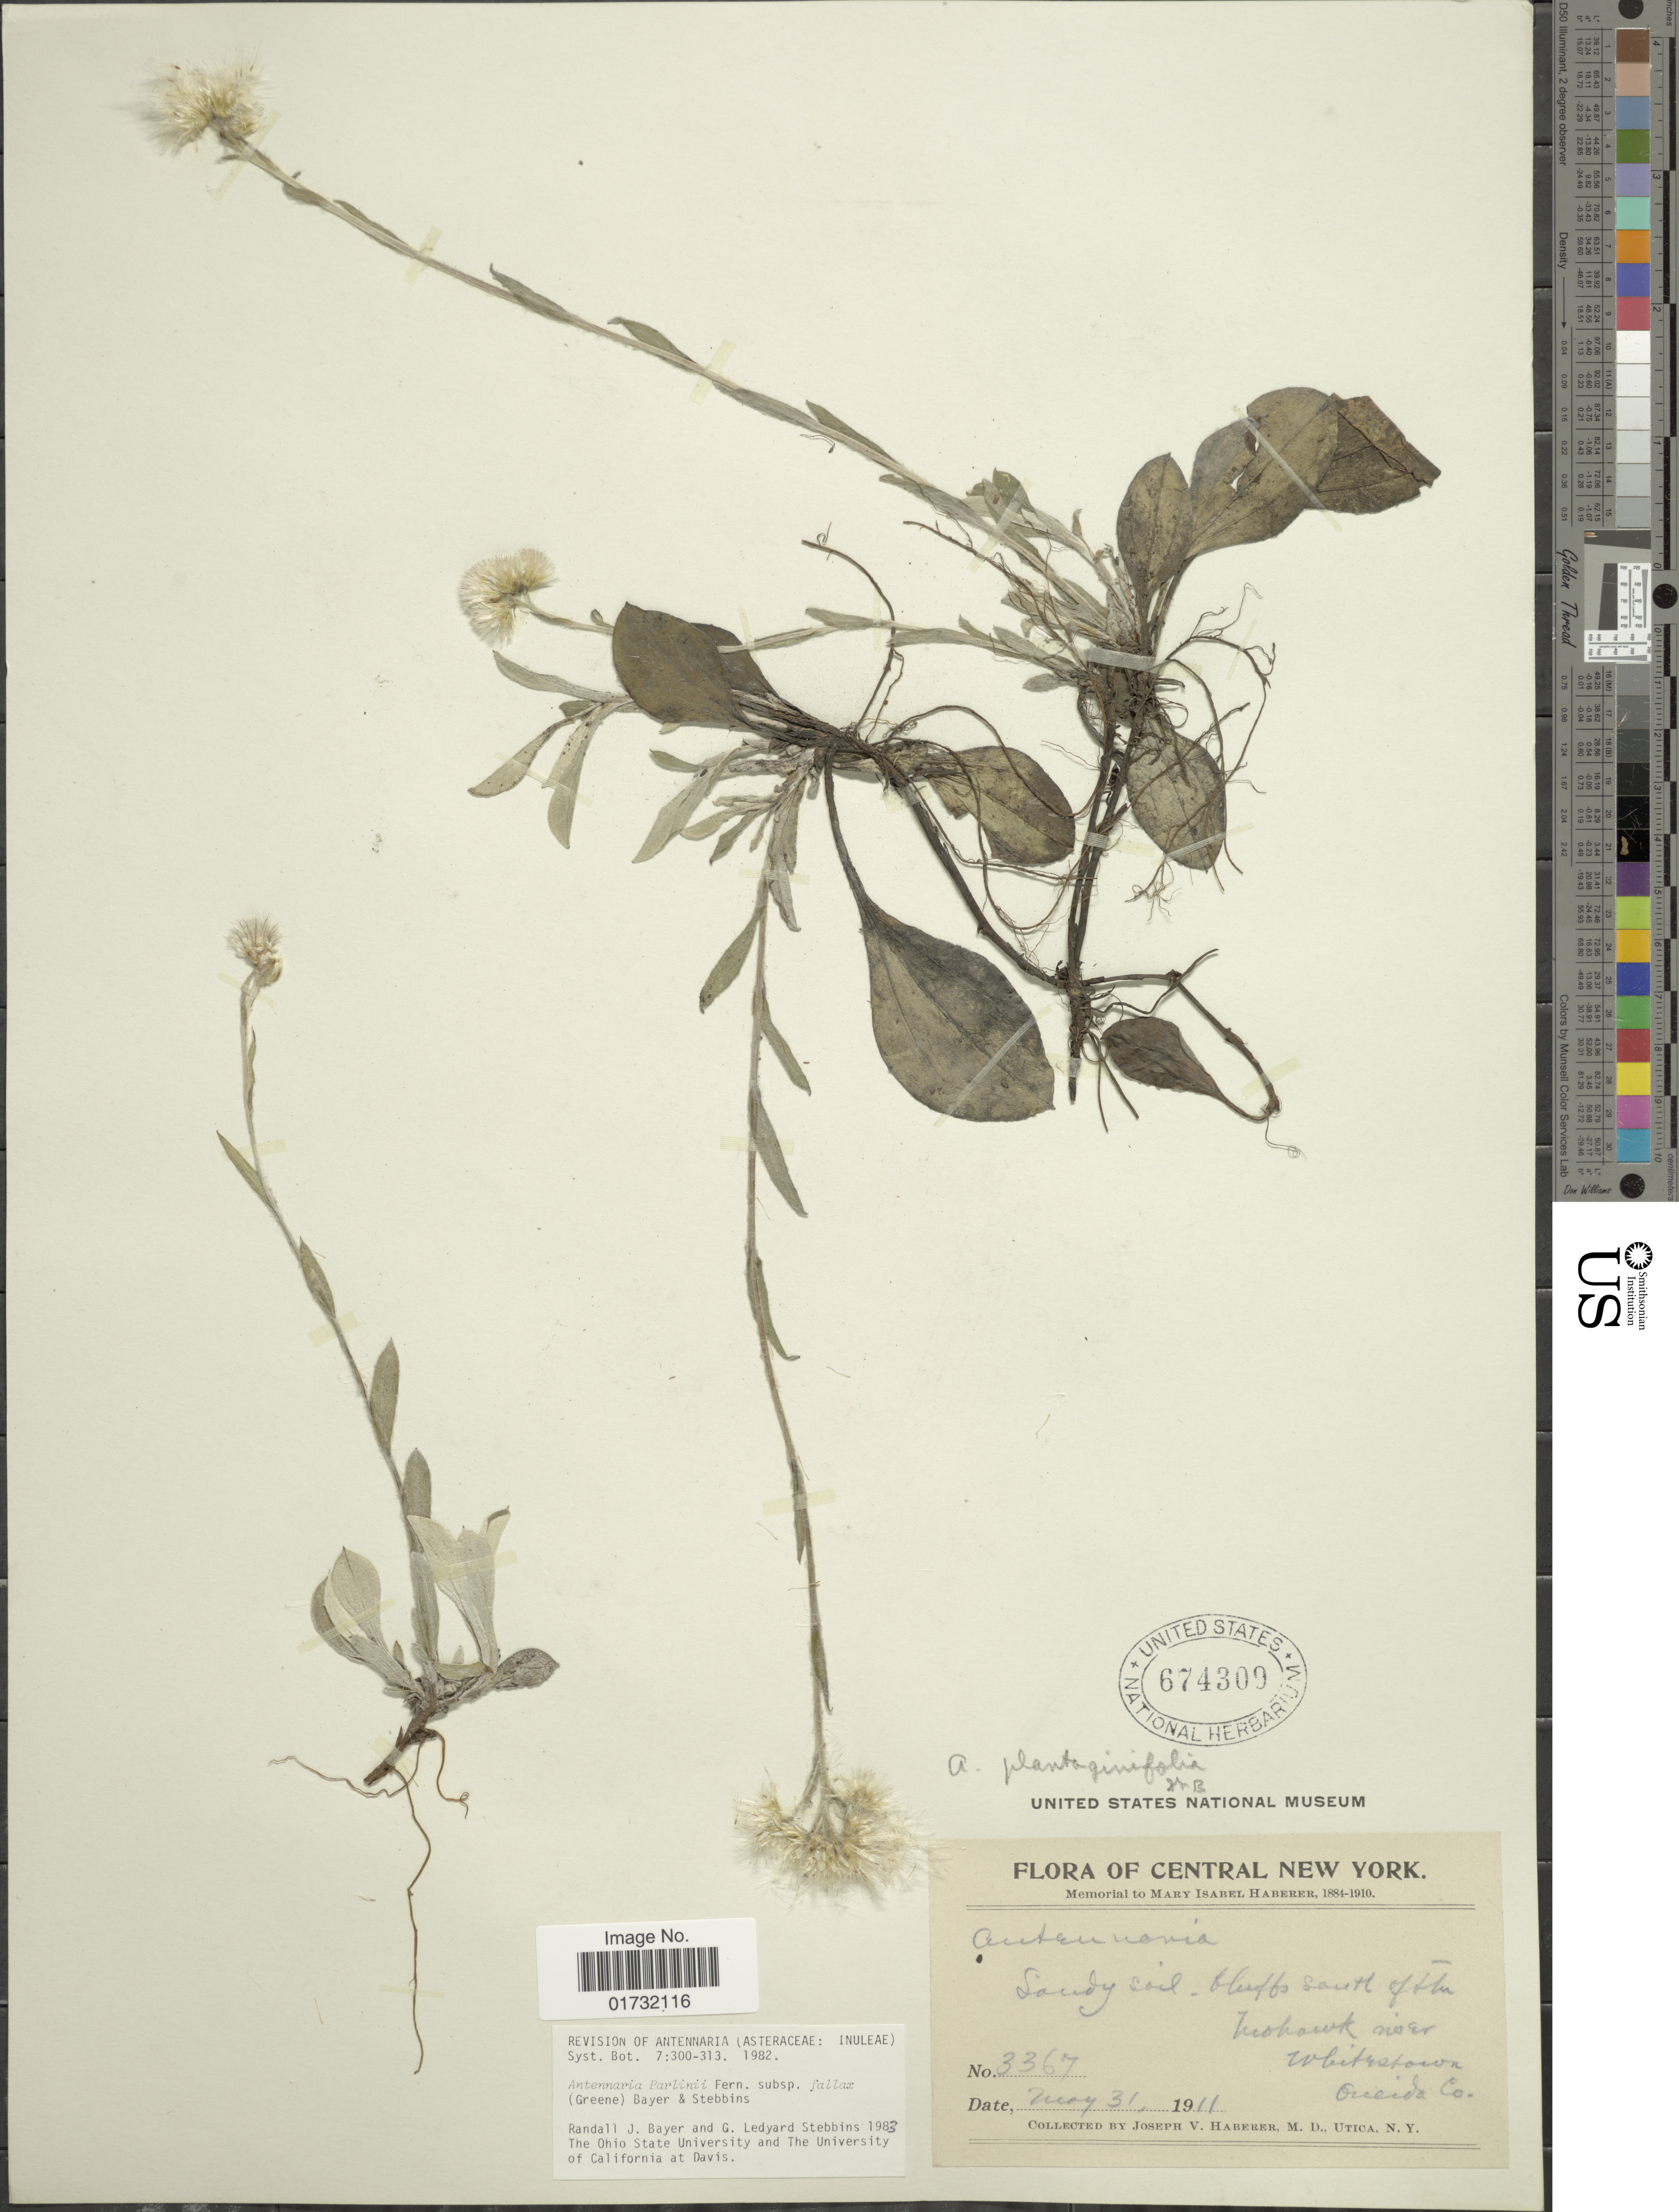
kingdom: Plantae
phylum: Tracheophyta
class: Magnoliopsida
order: Asterales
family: Asteraceae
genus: Antennaria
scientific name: Antennaria parlinii subsp. fallax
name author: (Greene) R.J. Bayer & Stebbins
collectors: J. V. Haberer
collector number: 3367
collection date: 1911-05-31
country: United States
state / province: New York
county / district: Oneida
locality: Central New York. Mohawk river. Whitetown. Oneida Co.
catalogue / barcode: US 674309